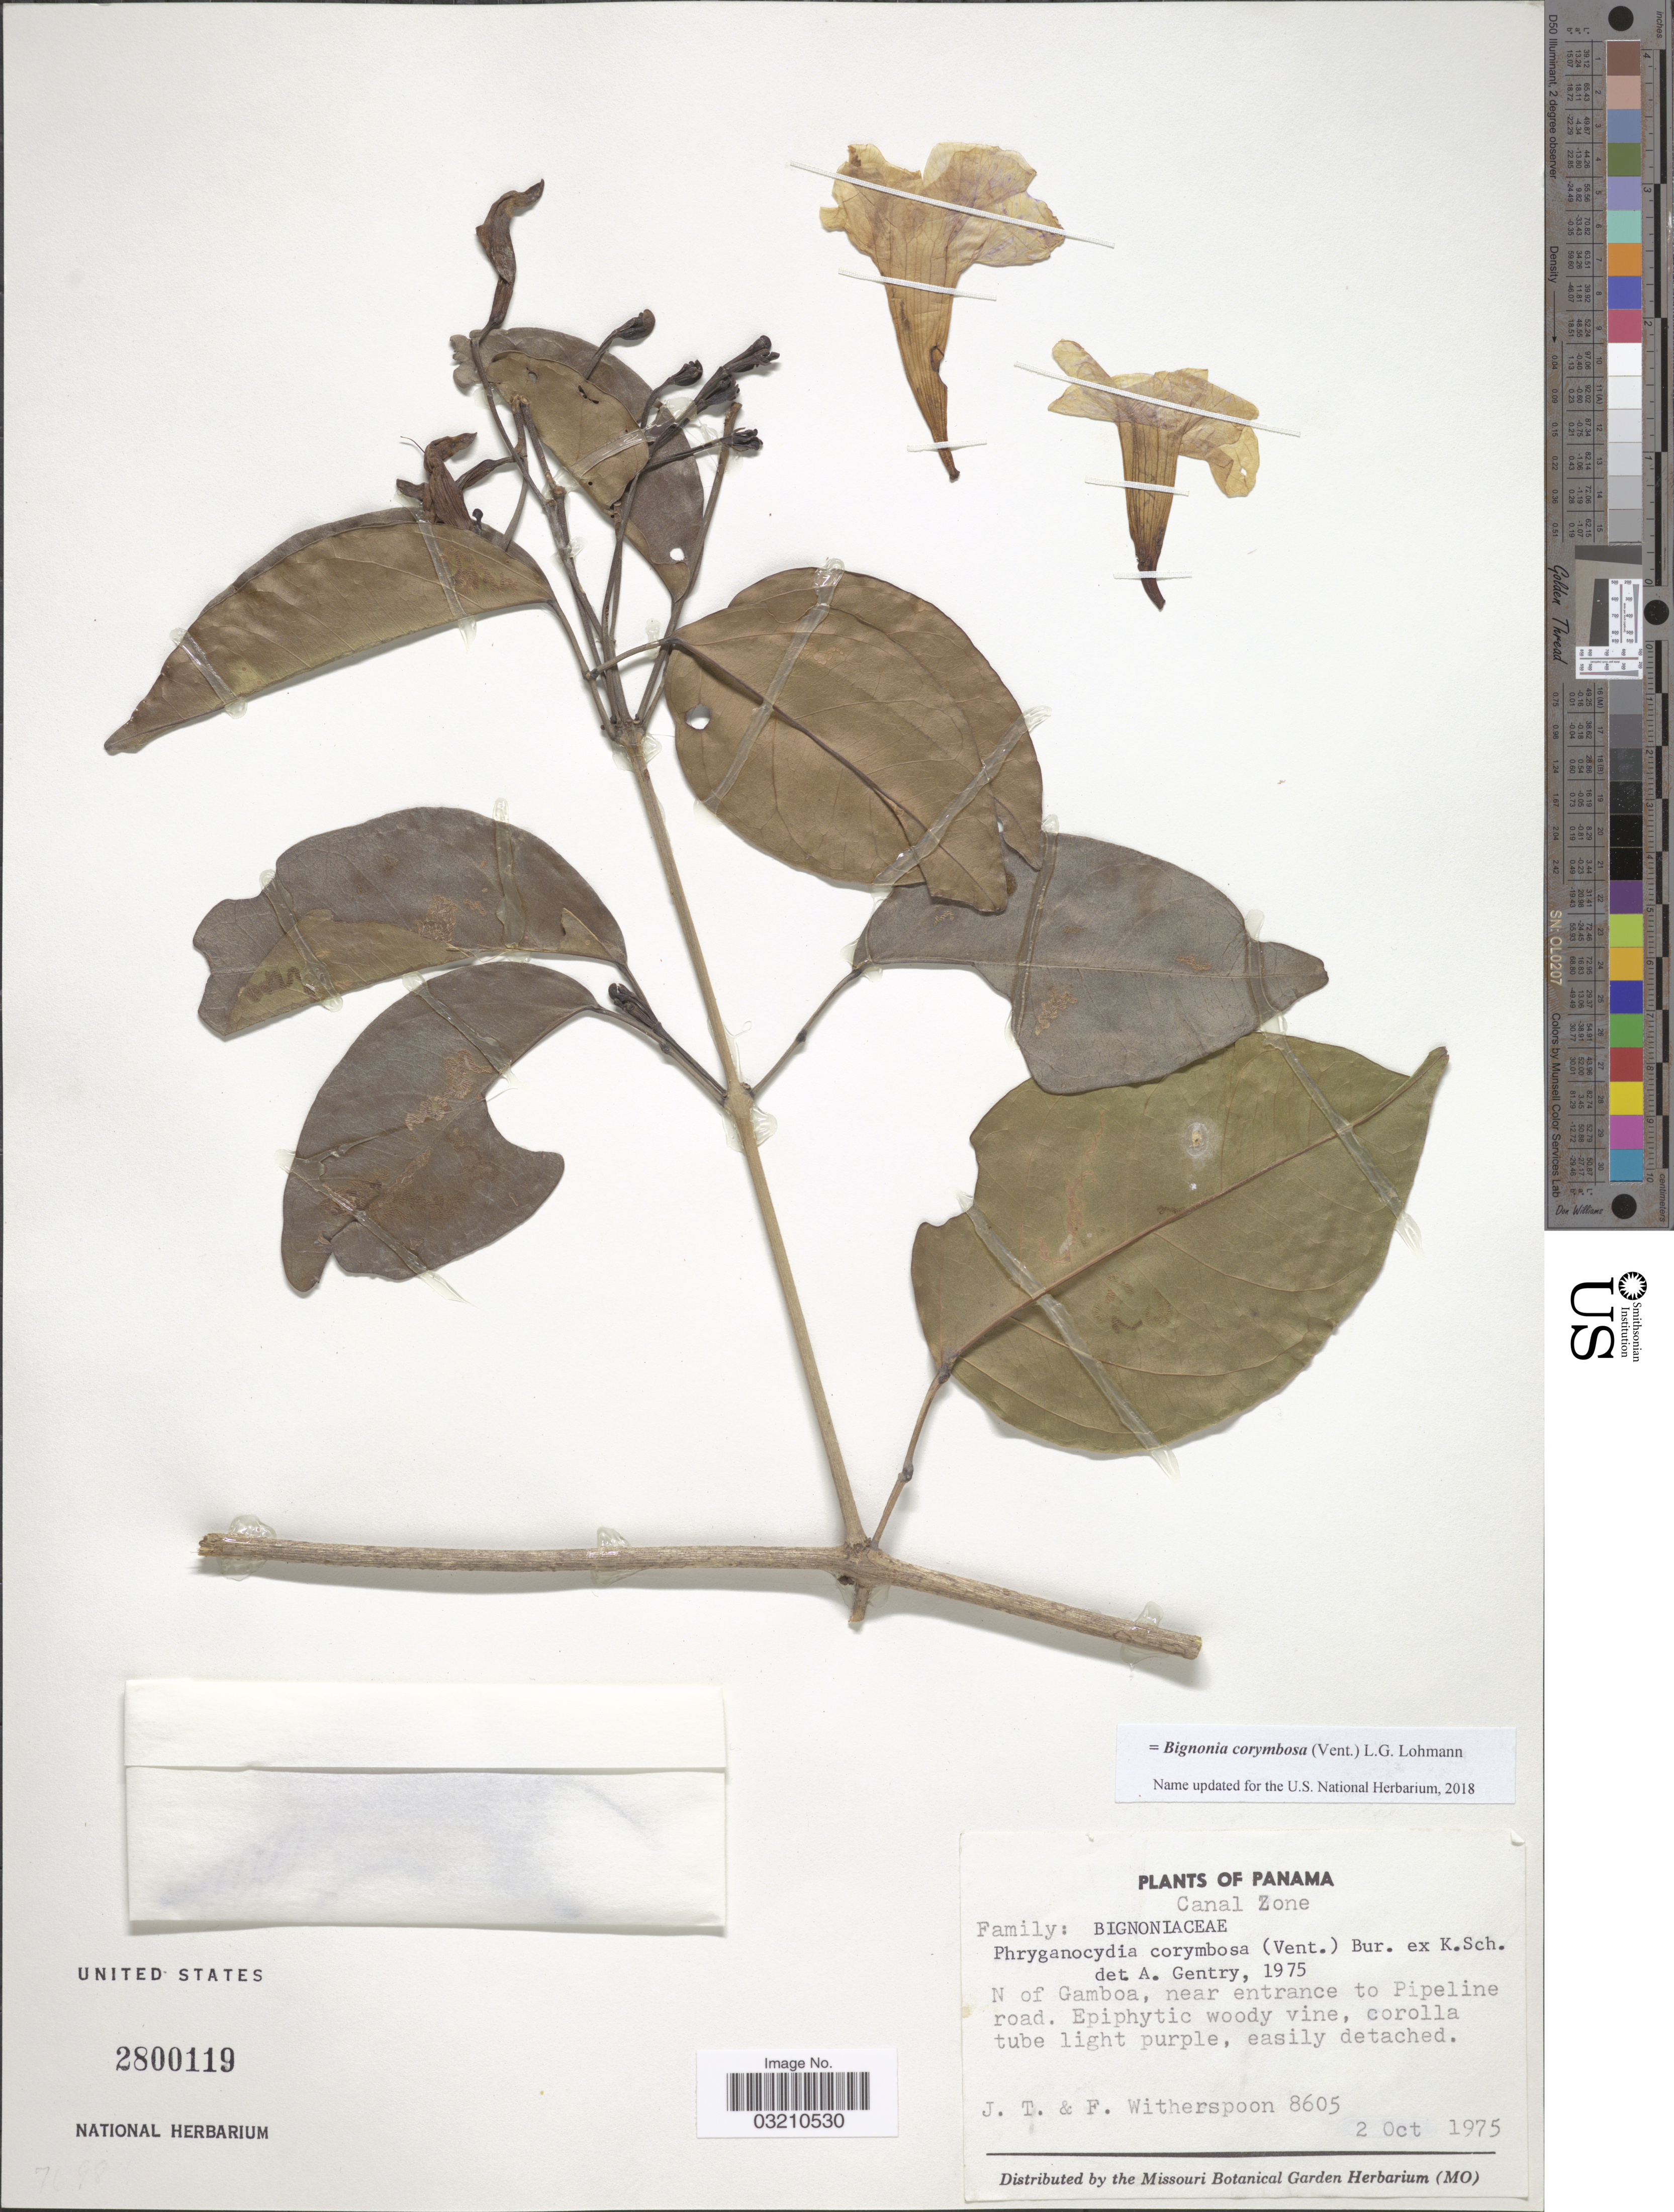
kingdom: Plantae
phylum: Tracheophyta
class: Magnoliopsida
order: Lamiales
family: Bignoniaceae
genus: Bignonia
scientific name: Bignonia corymbosa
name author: (Vent.) L.G. Lohmann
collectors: J. Witherspoon & F. Witherspoon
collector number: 8605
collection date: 1975-10-02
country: Panama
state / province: Colón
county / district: Canal Zone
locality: Canal Zone. N of Gamboa, near entrance to Pipeline road.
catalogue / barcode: US 2800119